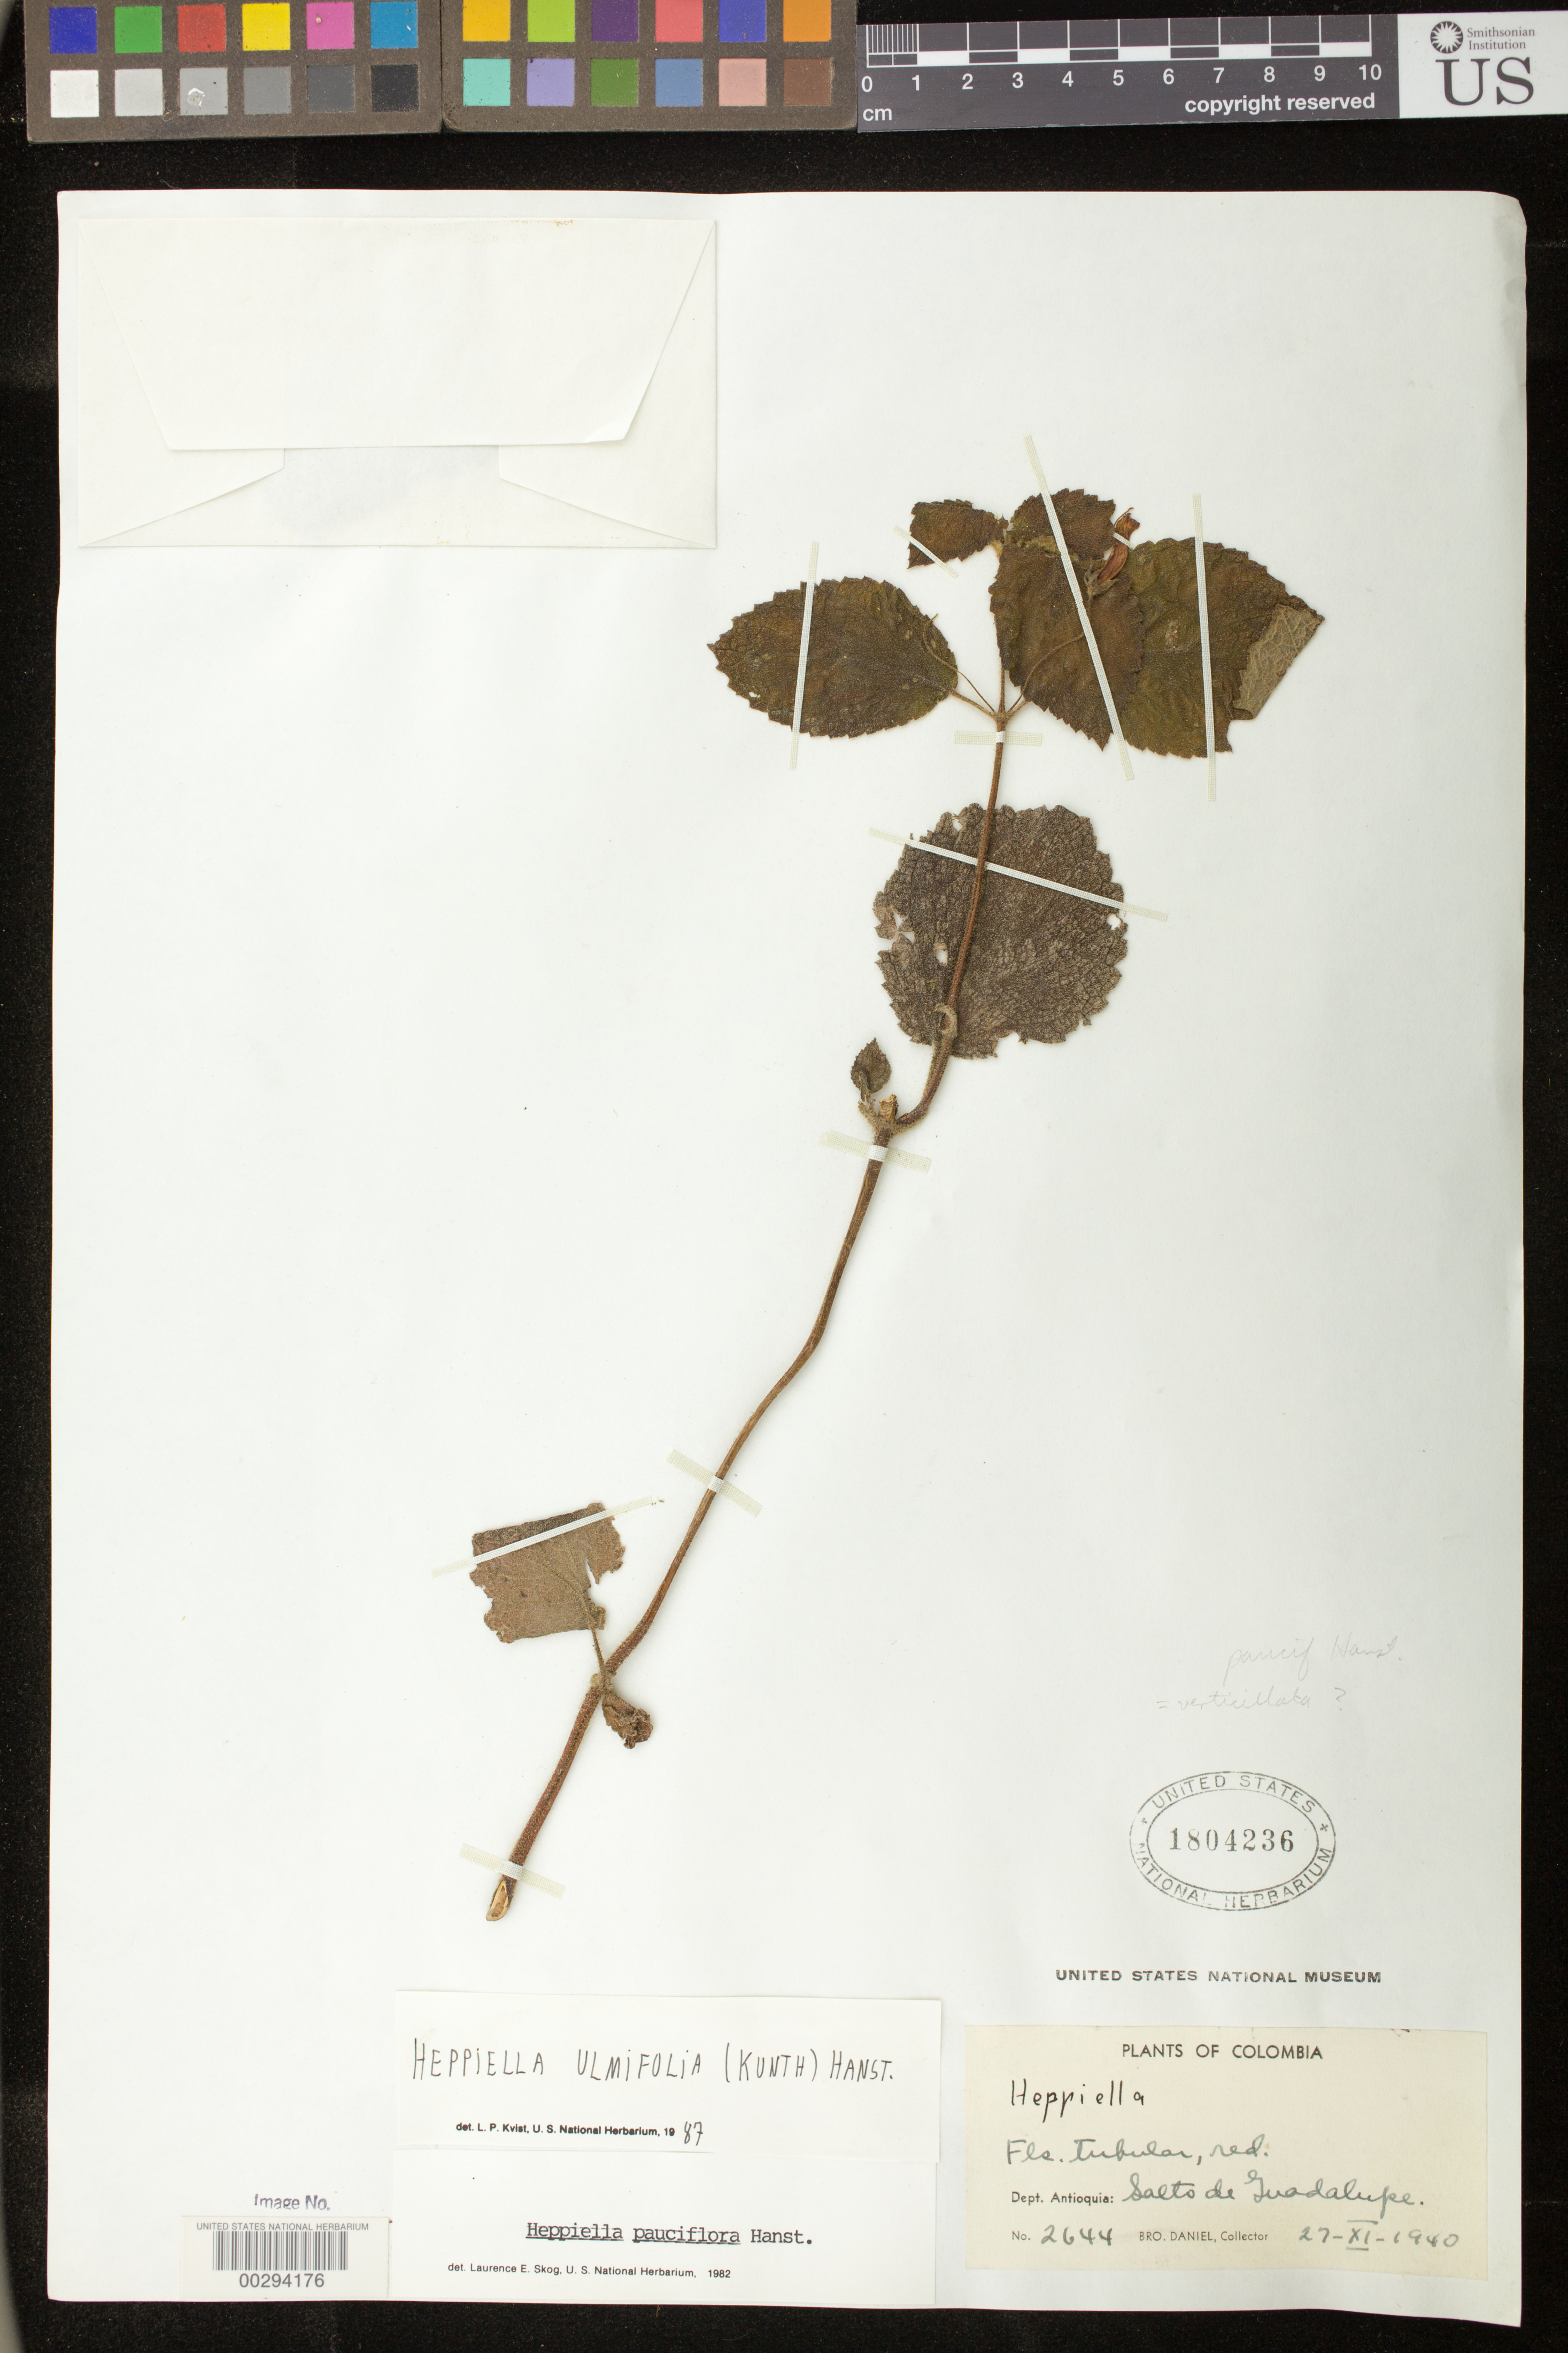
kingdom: Plantae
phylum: Tracheophyta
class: Magnoliopsida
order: Lamiales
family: Gesneriaceae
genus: Heppiella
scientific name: Heppiella ulmifolia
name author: (Kunth) Hanst.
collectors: Bro. Daniel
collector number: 2644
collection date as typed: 27 Nov 1940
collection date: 1940-11-27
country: Colombia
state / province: Antioquia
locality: Salto de Guadalupe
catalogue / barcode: US 1804236